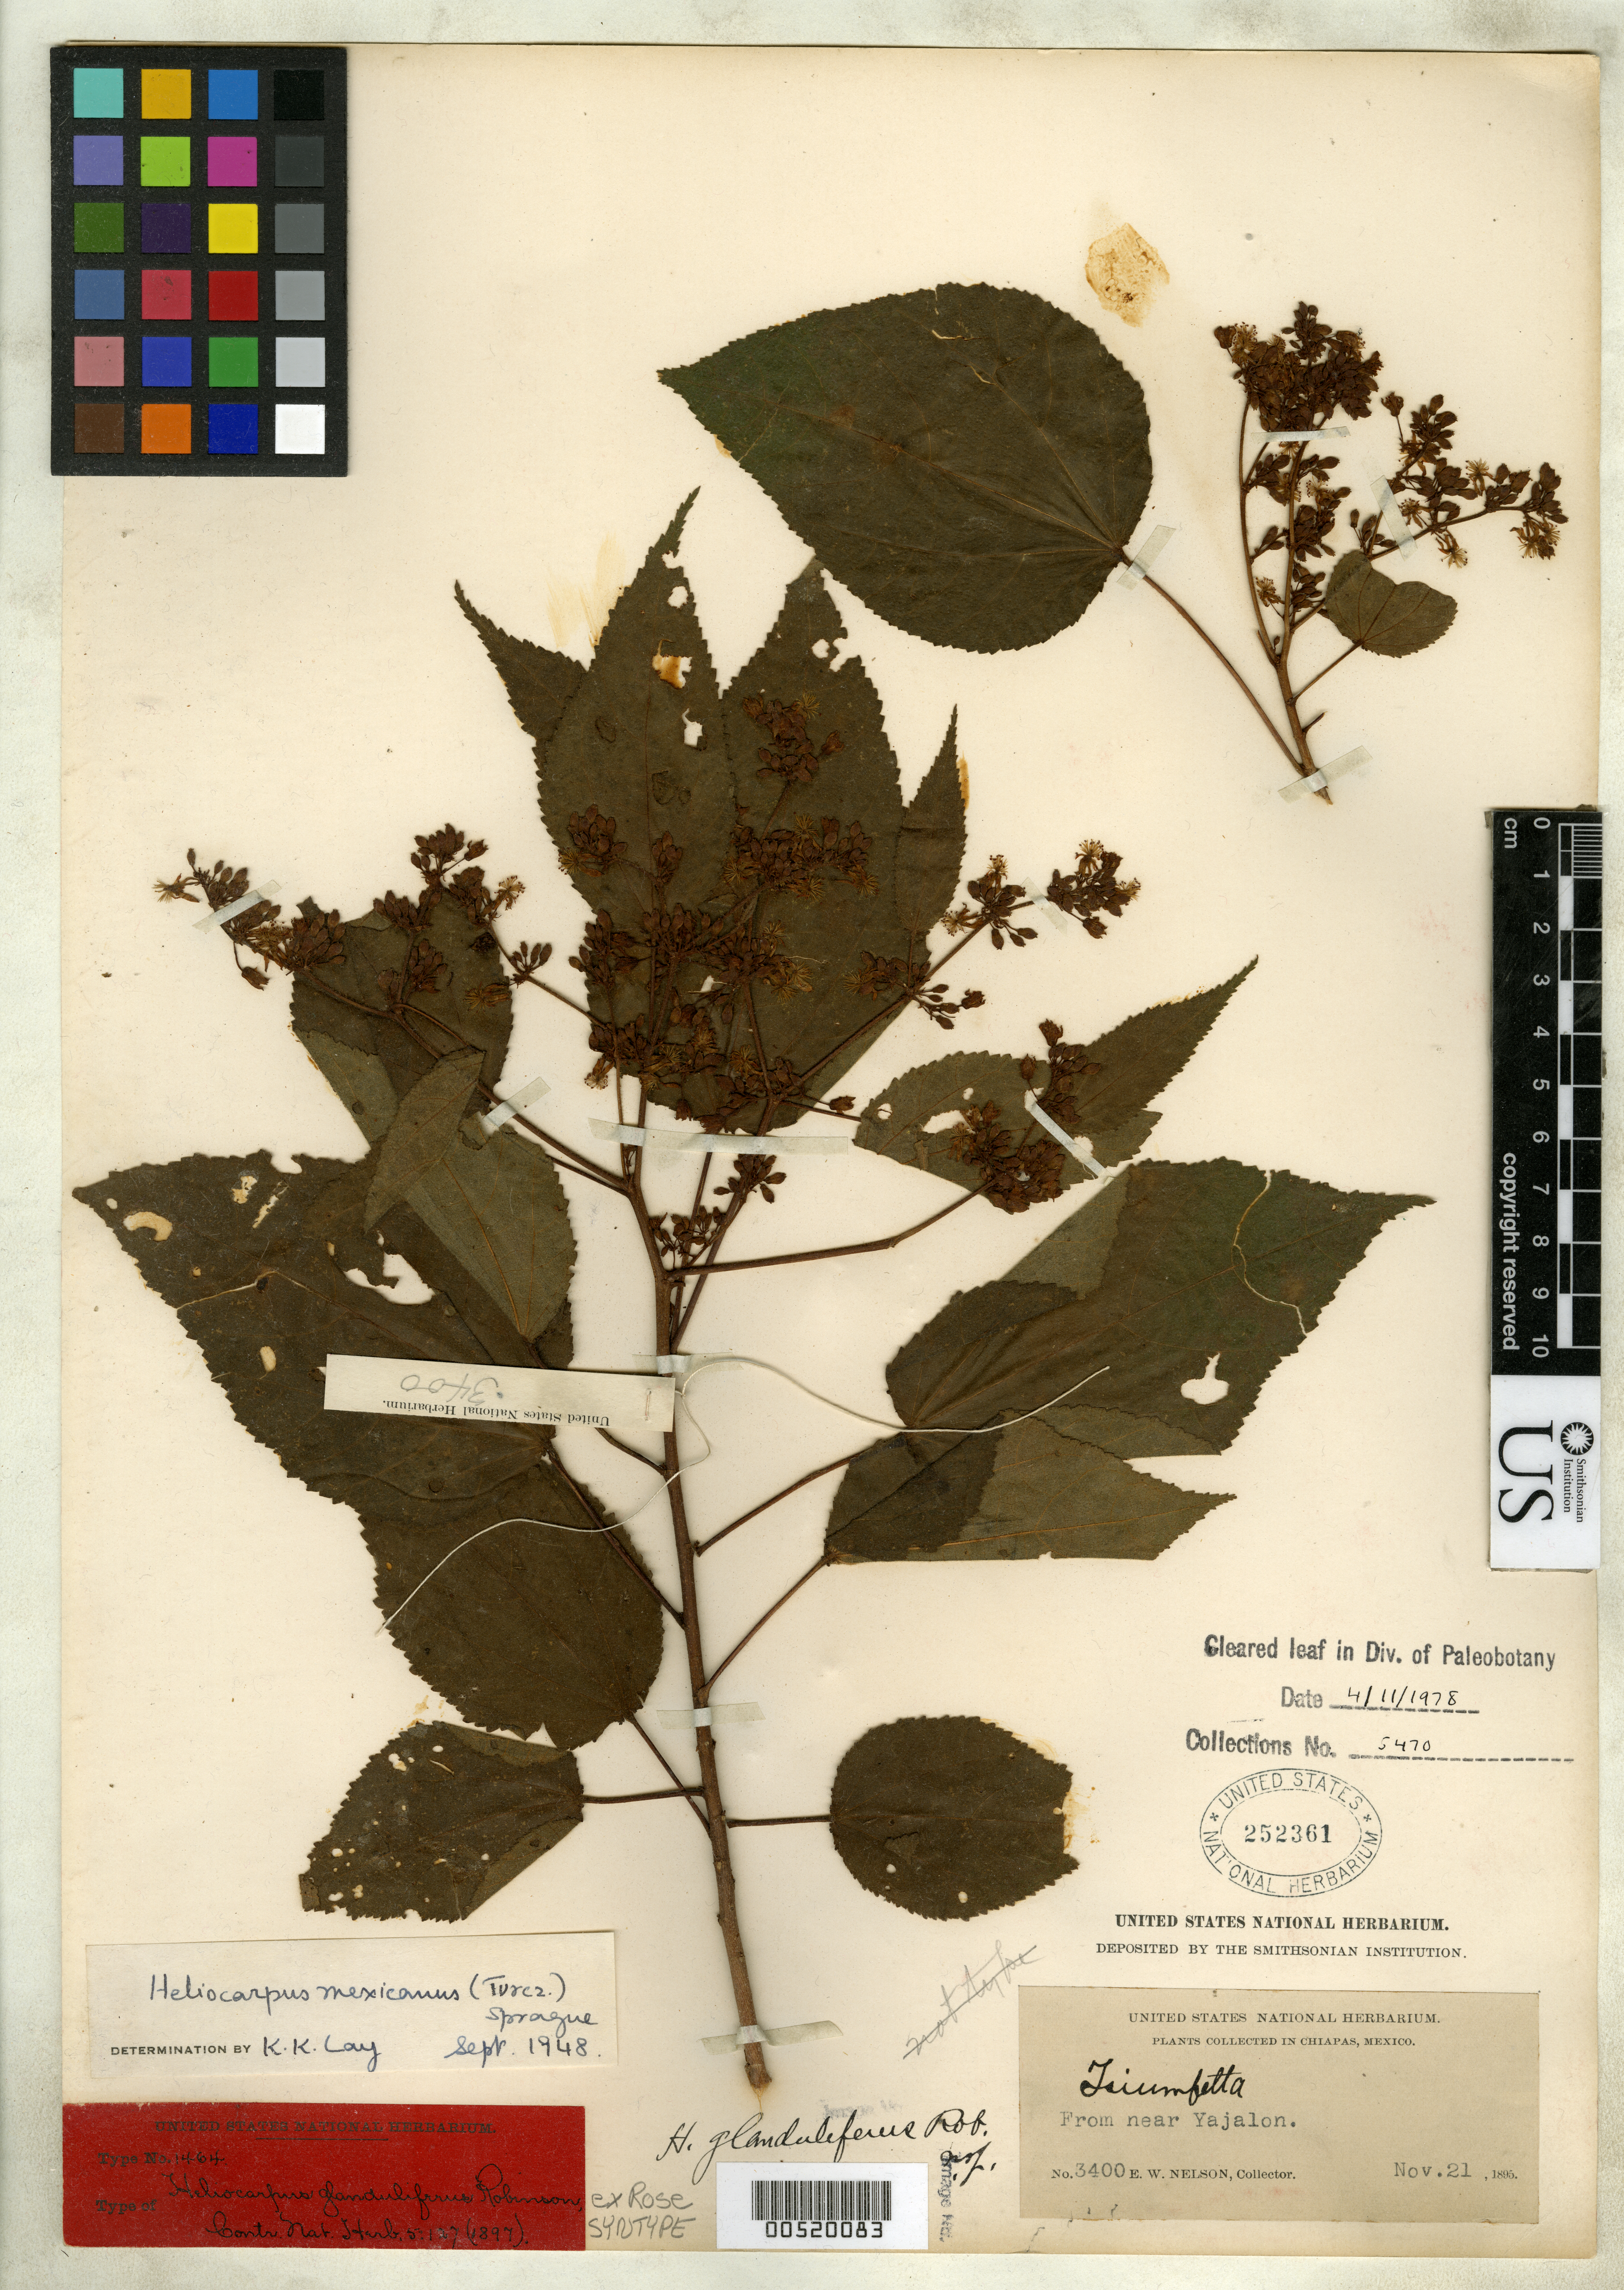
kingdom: Plantae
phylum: Tracheophyta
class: Magnoliopsida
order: Malvales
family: Malvaceae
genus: Heliocarpus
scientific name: Heliocarpus glandulifer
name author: B.L. Rob. ex Rose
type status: Syntype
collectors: E. W. Nelson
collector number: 3400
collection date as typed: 21 Nov 1895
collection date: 1895-11-21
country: Mexico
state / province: Chiapas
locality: Near Yajalon.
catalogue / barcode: US 252361